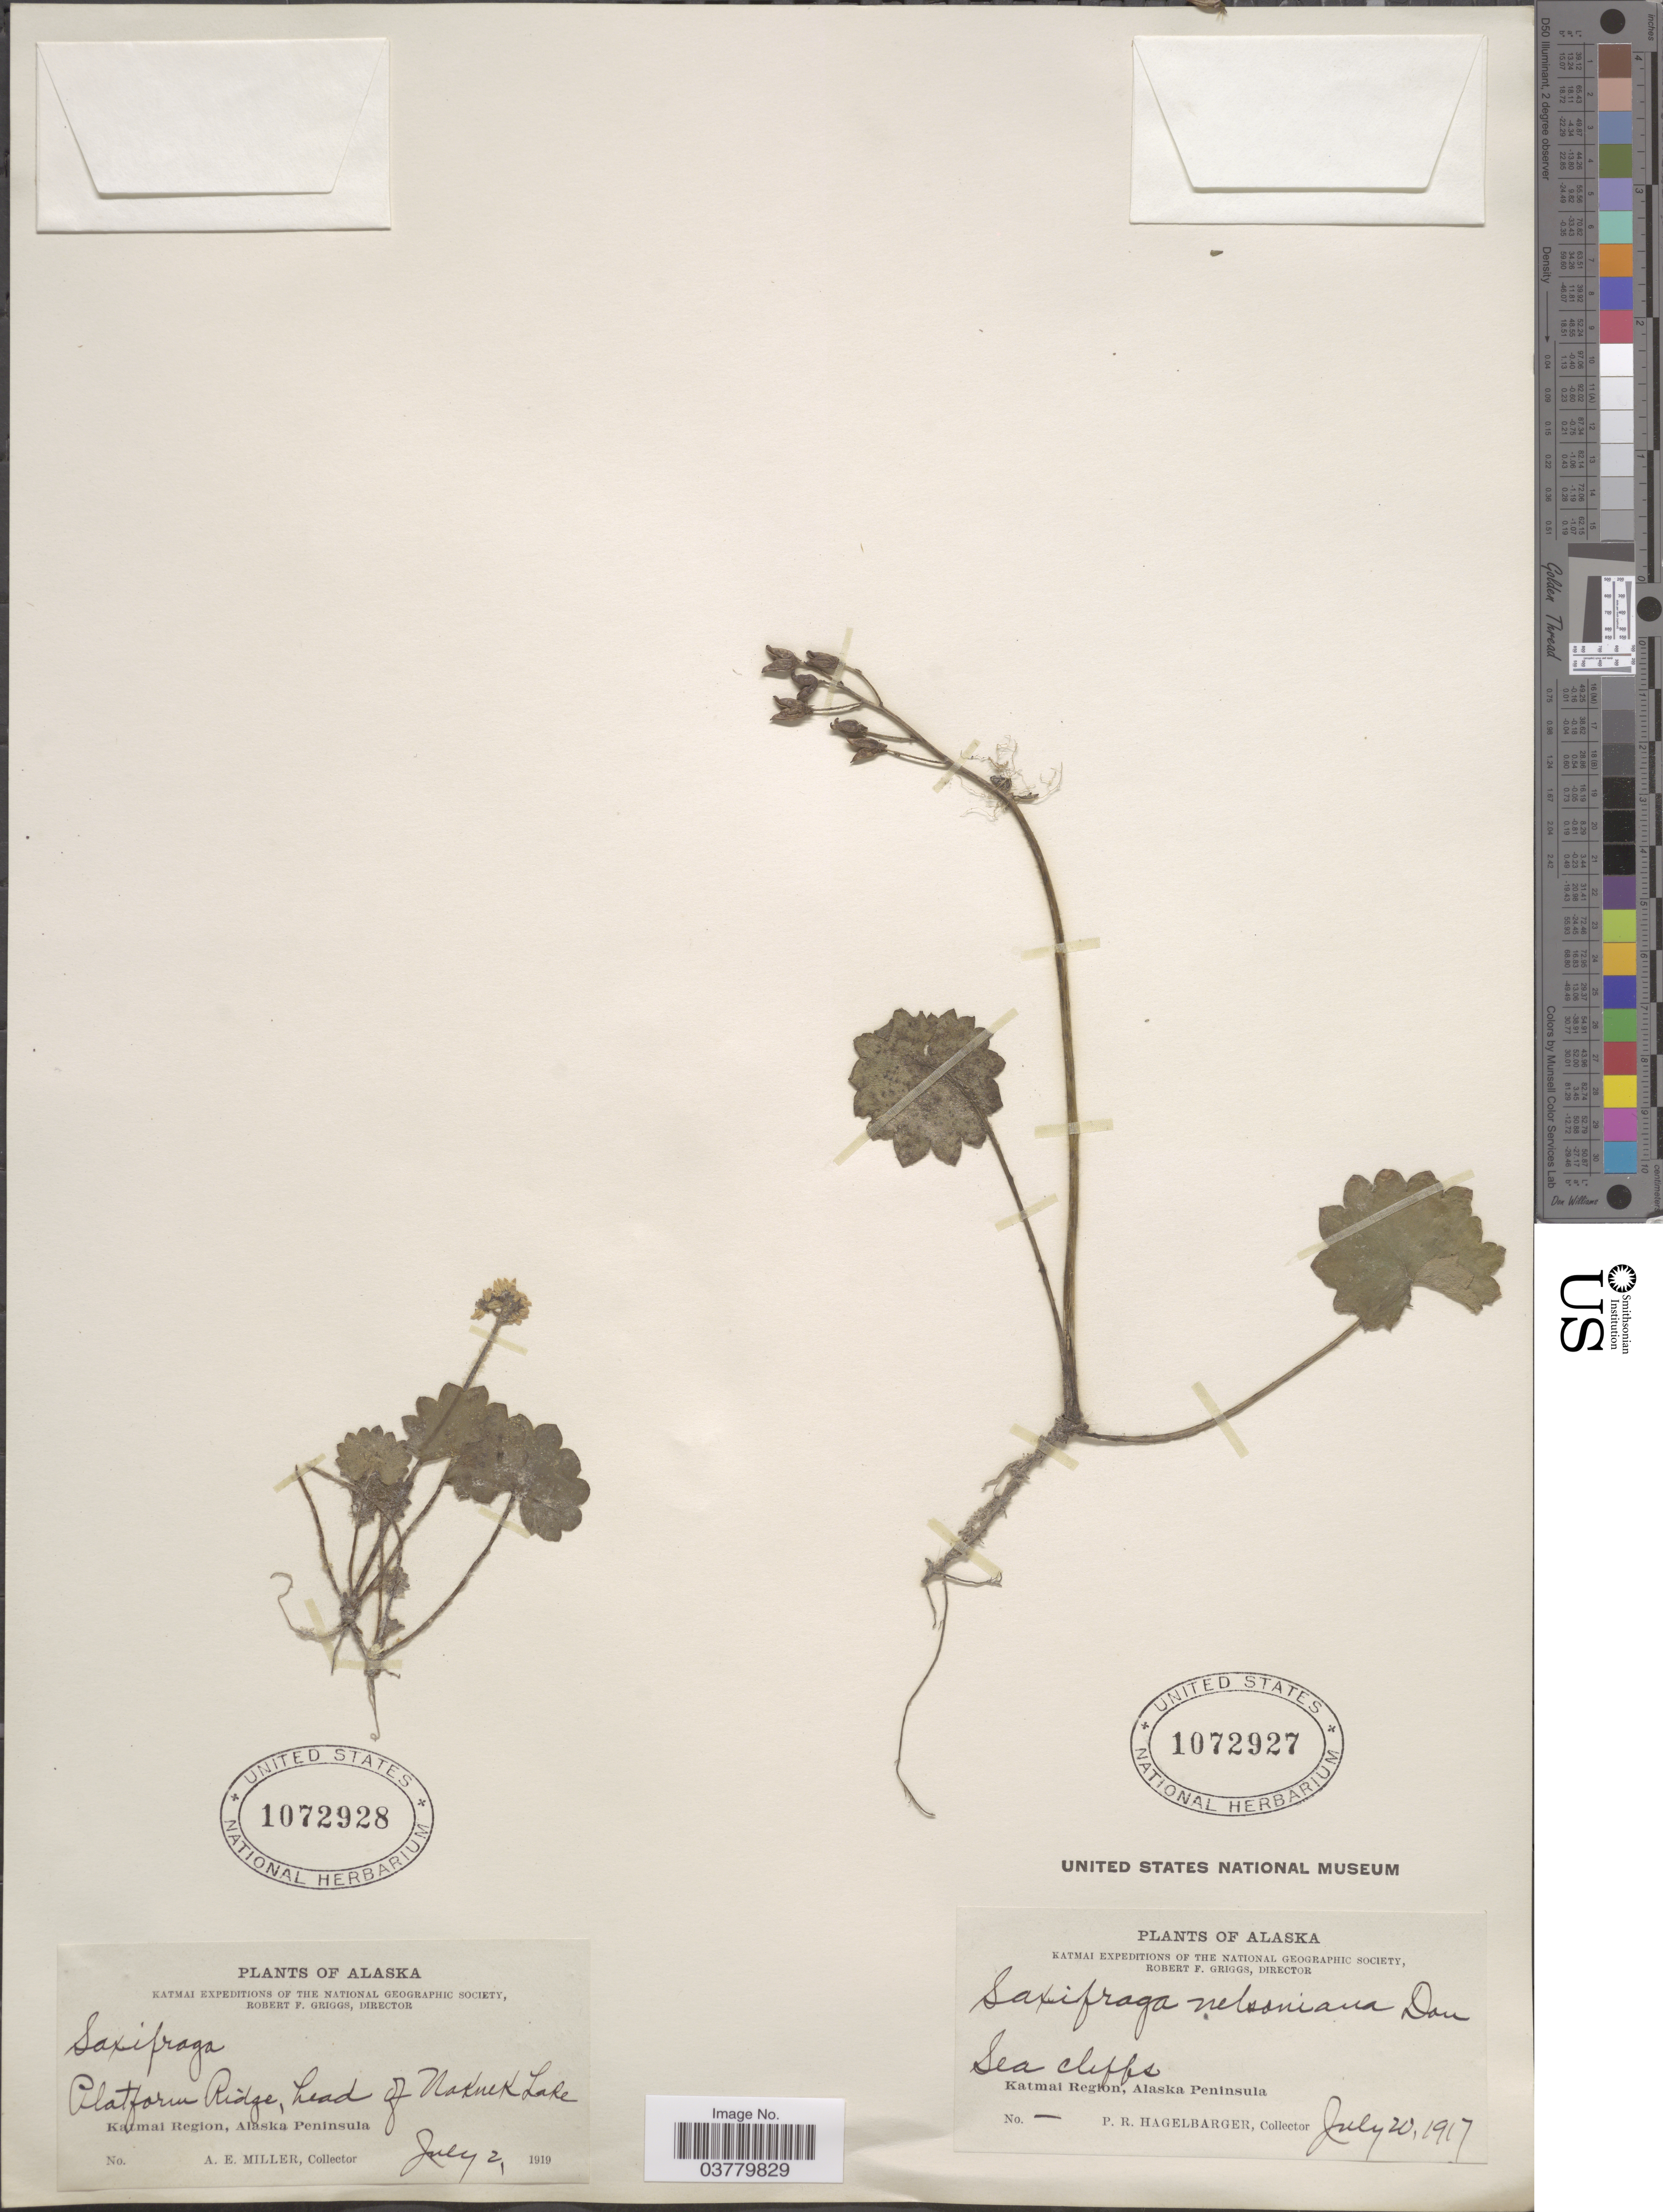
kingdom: Plantae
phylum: Tracheophyta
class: Magnoliopsida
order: Saxifragales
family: Saxifragaceae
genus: Micranthes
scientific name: Micranthes nelsoniana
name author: (D. Don) Small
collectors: A. E. Miller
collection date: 1919-07-02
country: United States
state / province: Alaska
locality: Platform Ridge, head of Naknek Lake. Katmai Region, Alaska Peninsula.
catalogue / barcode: US 1072928